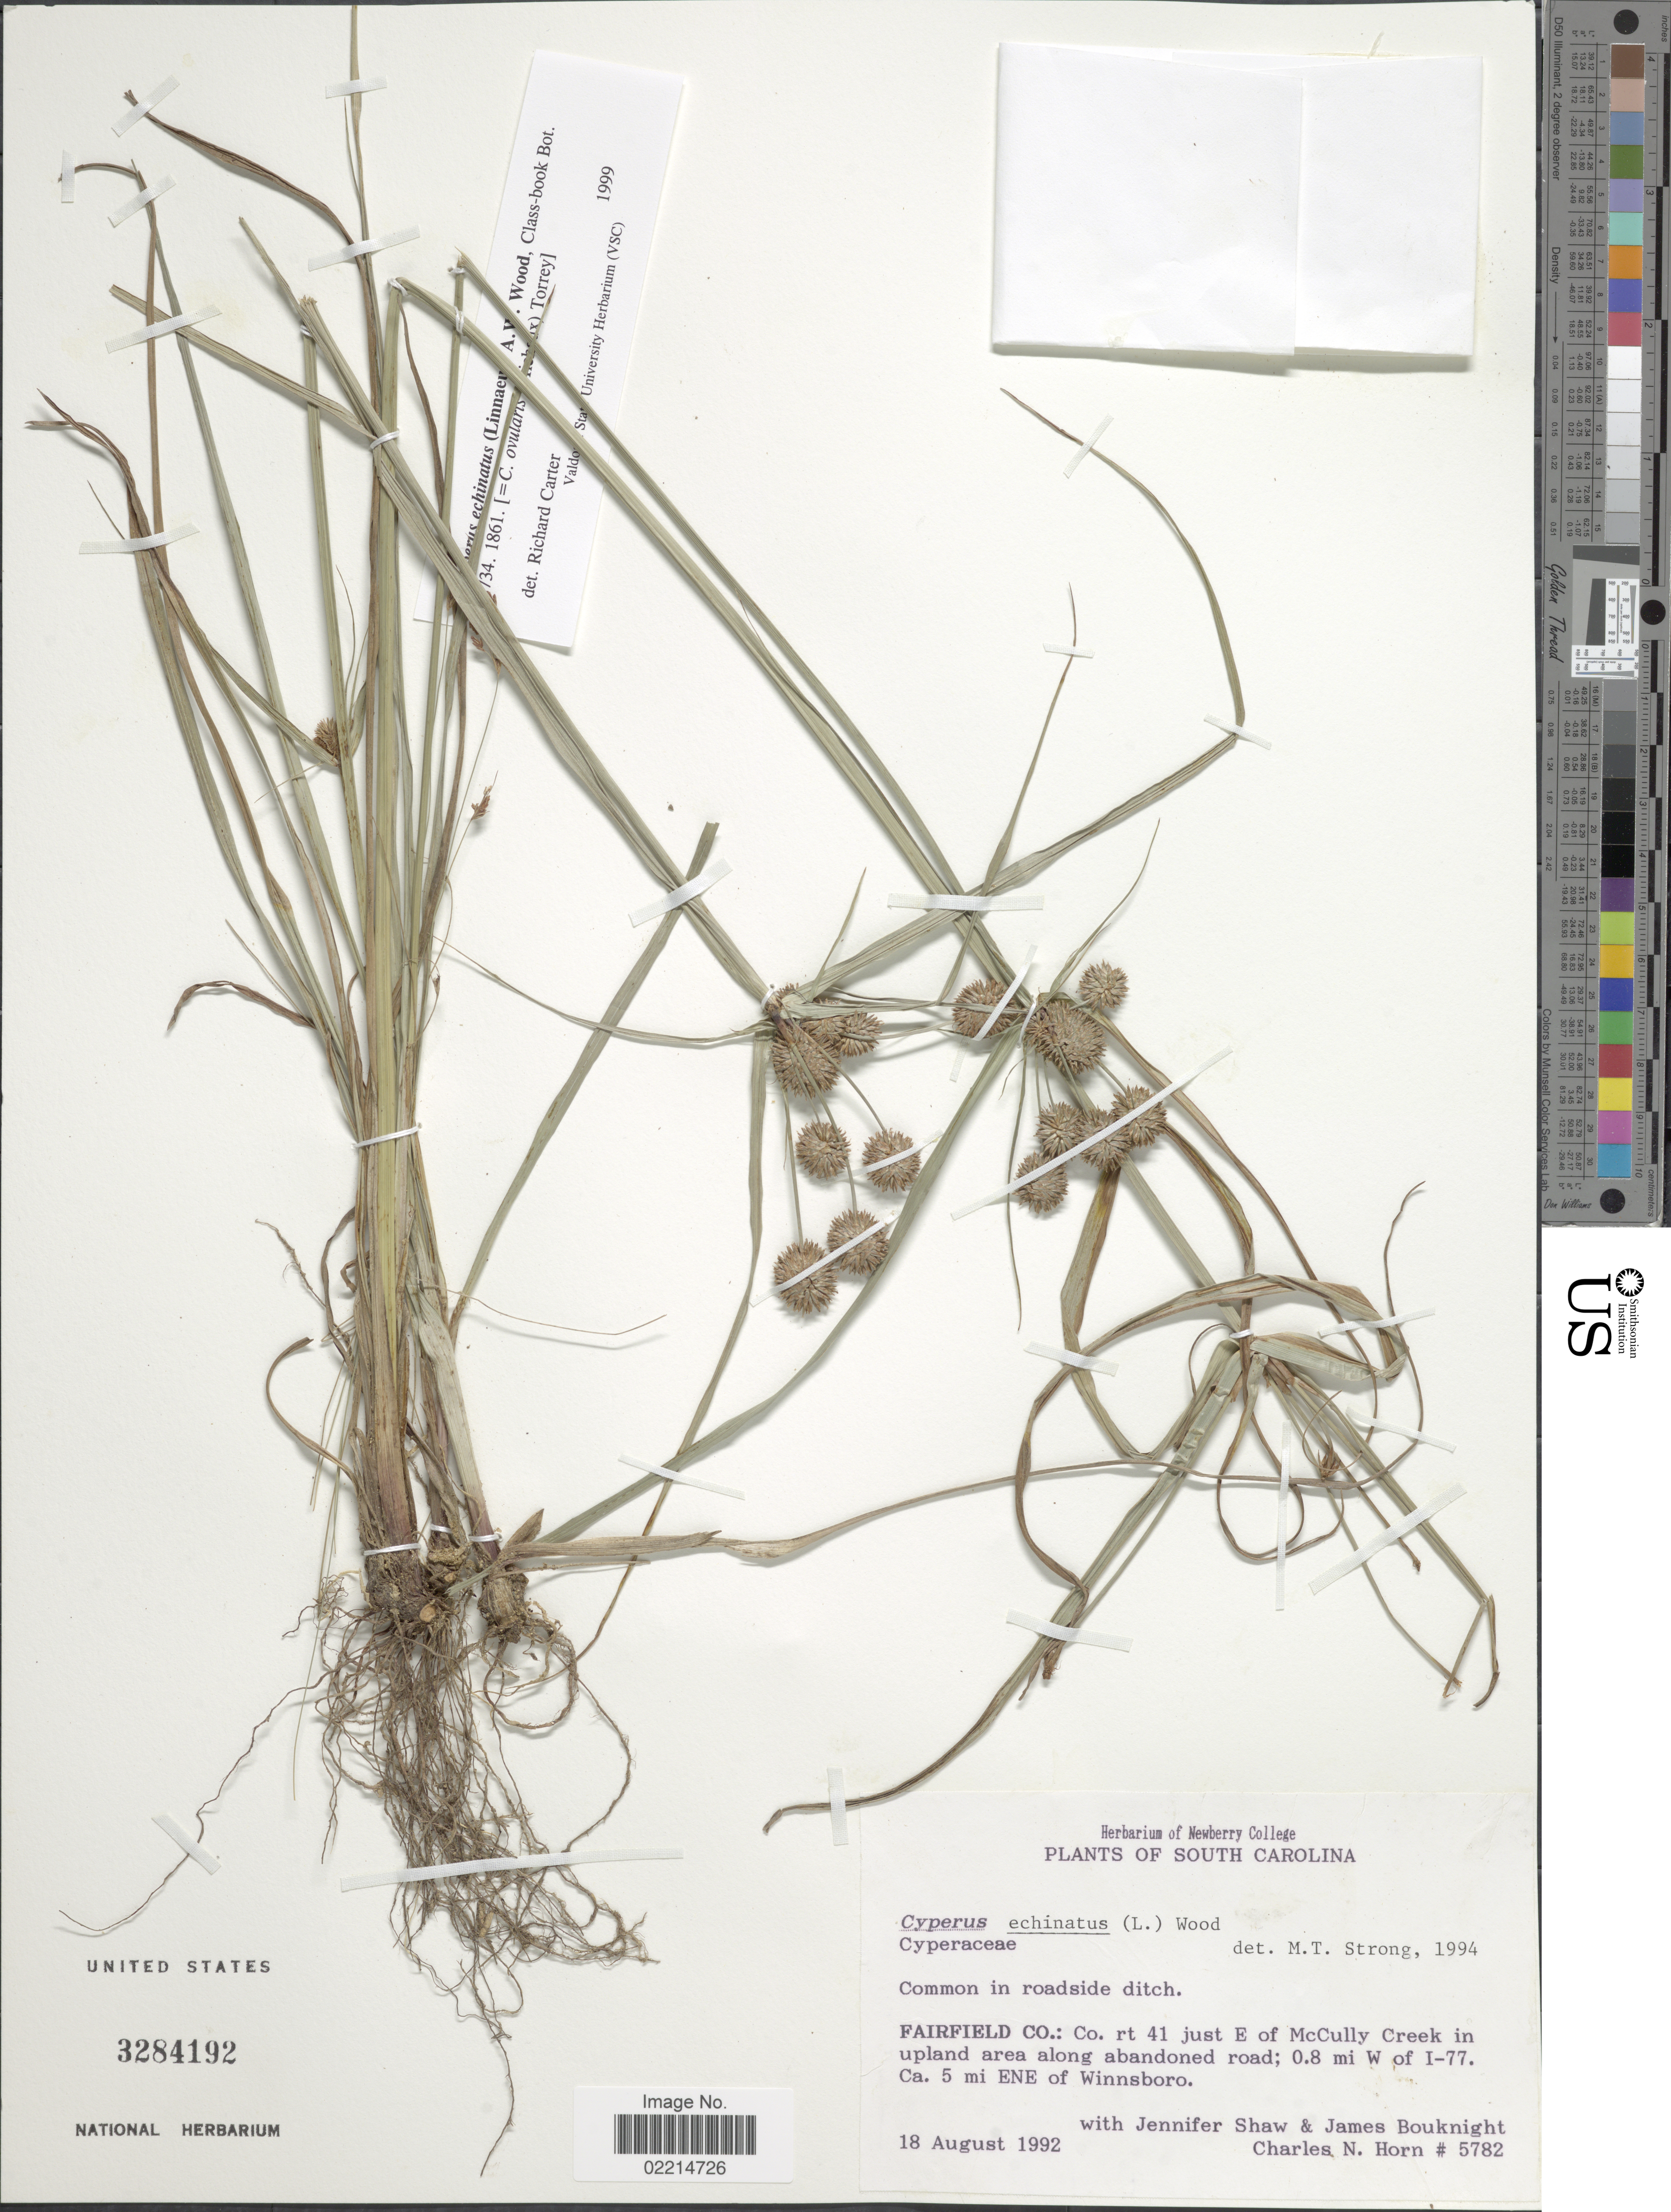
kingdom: Plantae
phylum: Tracheophyta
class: Liliopsida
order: Poales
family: Cyperaceae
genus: Cyperus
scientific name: Cyperus echinatus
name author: (L.) Alph. Wood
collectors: J. Shaw, J. Bouknight & C. N. Horn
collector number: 5782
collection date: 1992-08-18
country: United States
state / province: South Carolina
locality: Fairfield Co.: Co. rt 41 just E of McCully Creek in upland area long abandoned road; 0.8 mi W of I-77. Ca. 5 mi ENE of Winnsboro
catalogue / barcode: US 3284192